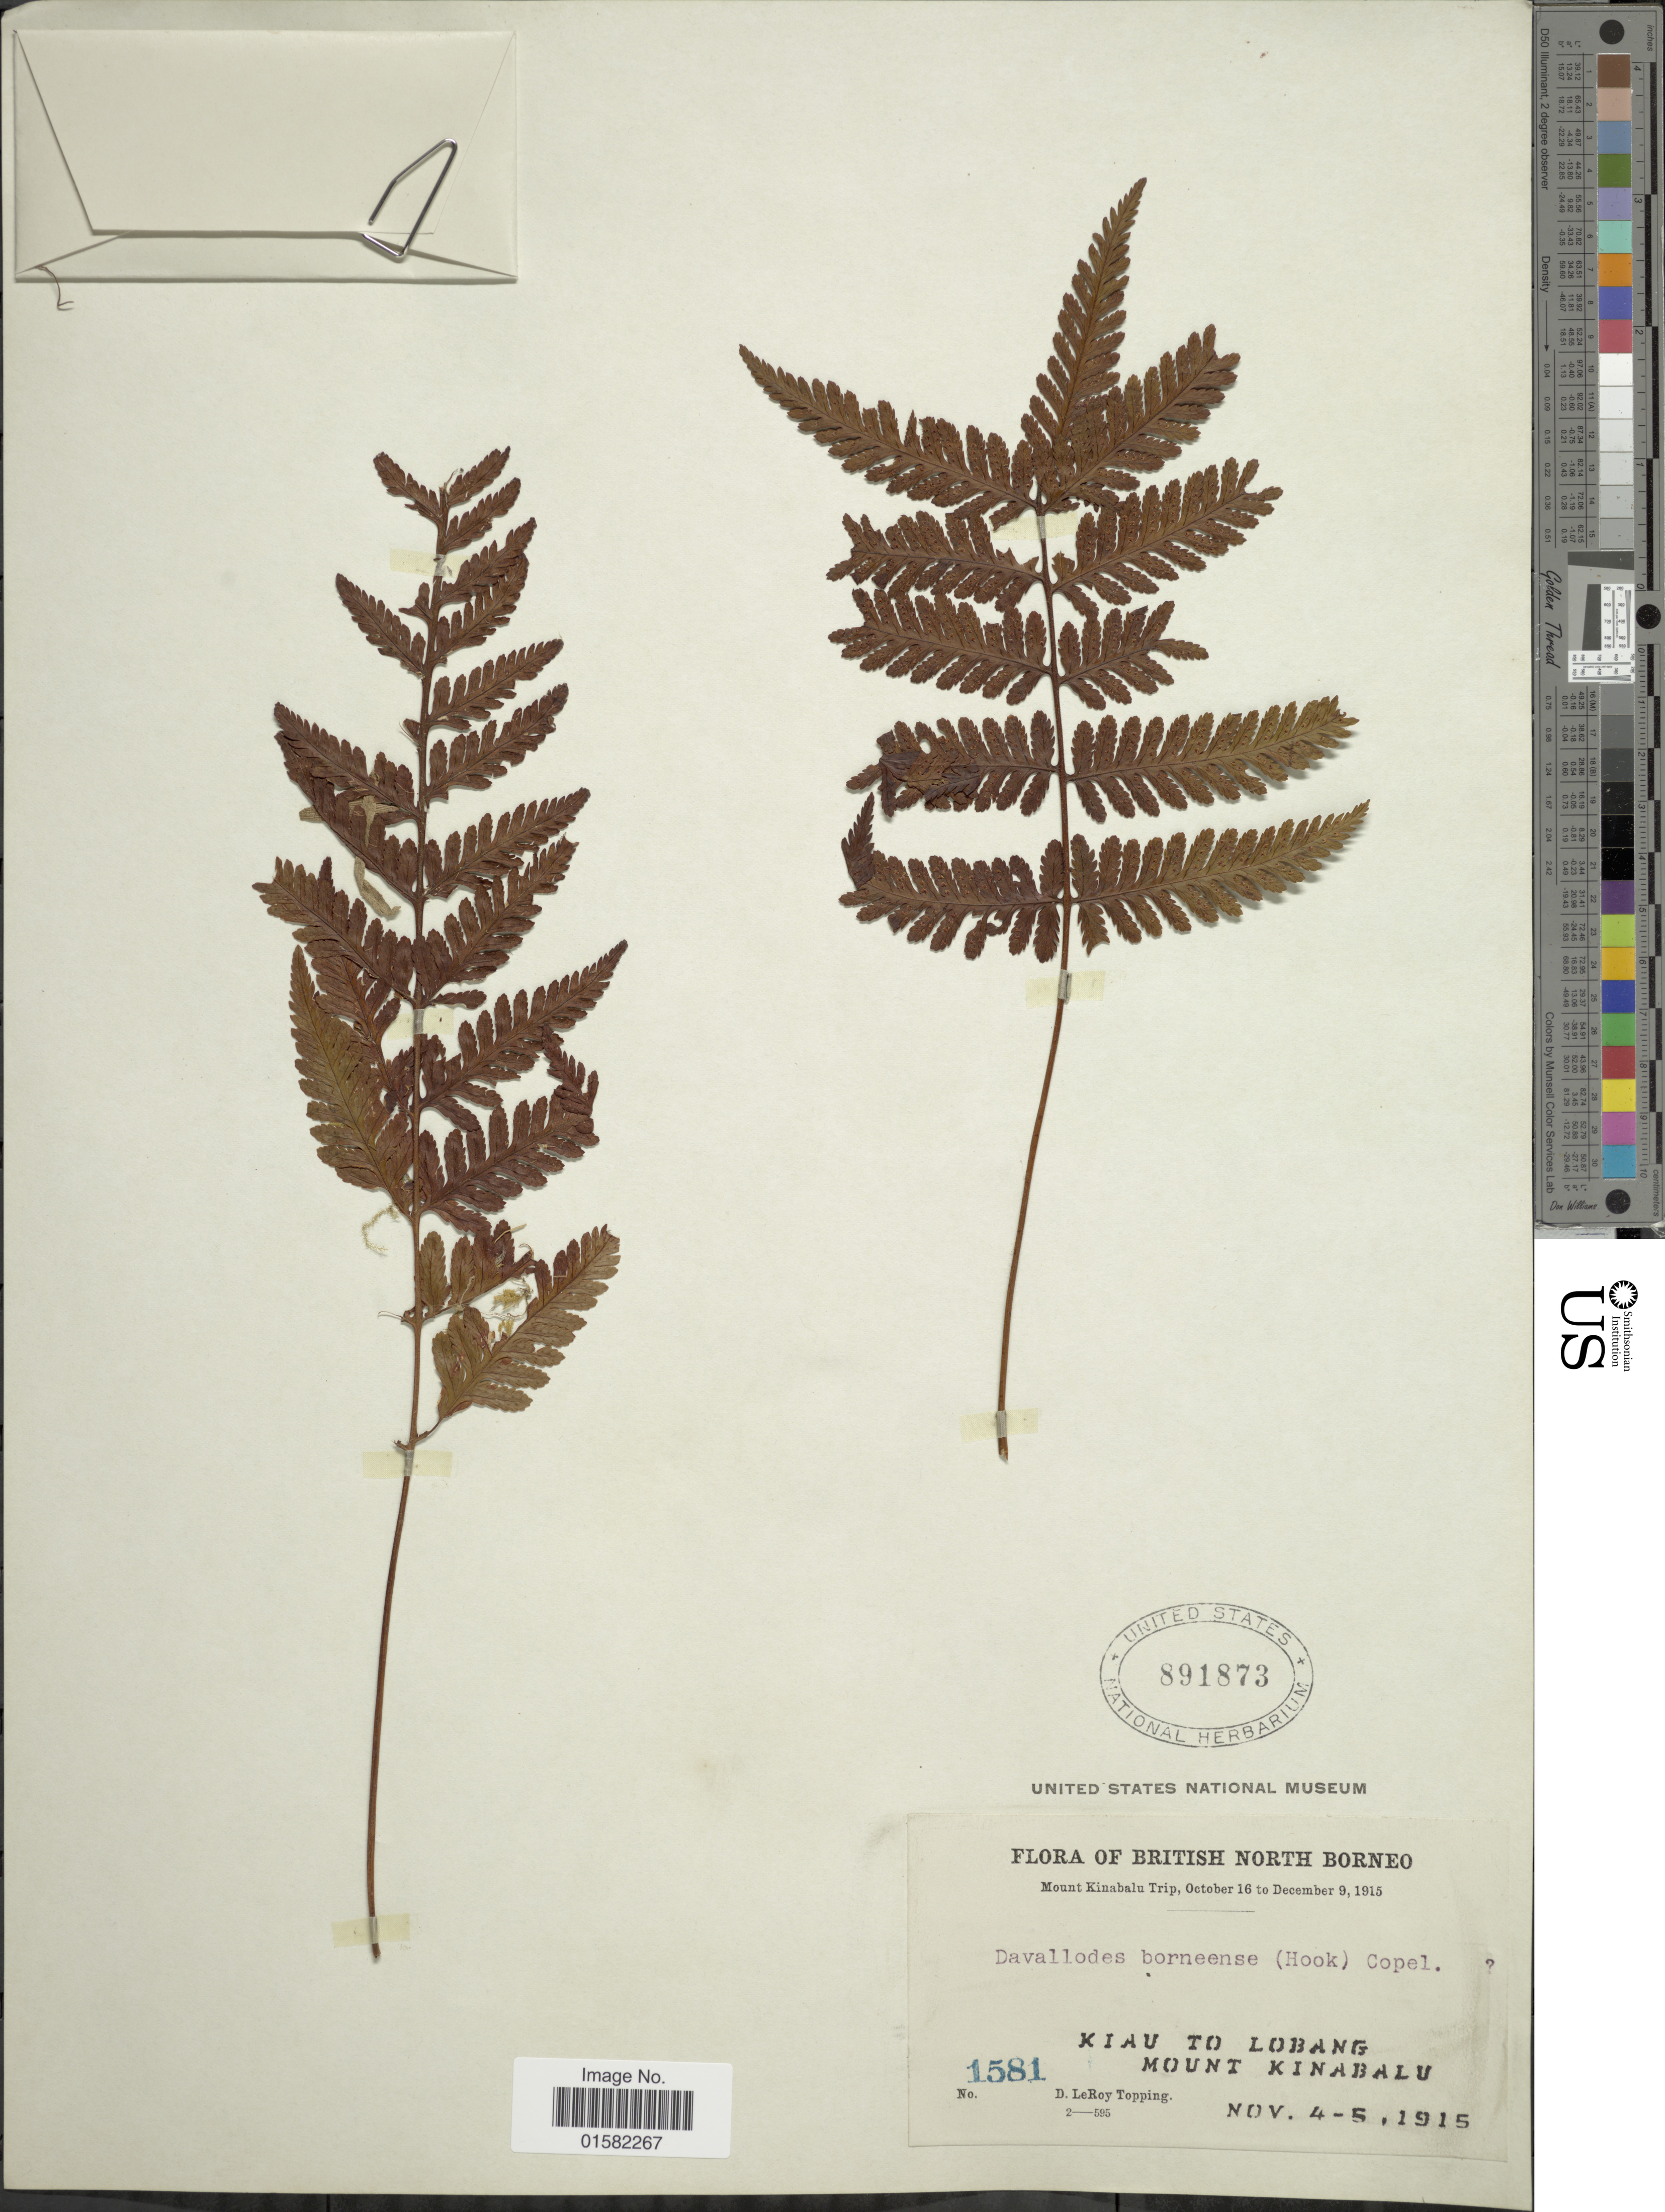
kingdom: Plantae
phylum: Tracheophyta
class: Polypodiopsida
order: Polypodiales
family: Davalliaceae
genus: Davallodes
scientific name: Davallodes borneense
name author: (Hook.) Copel.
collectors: D. L. Topping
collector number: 1581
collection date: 1915-11-04/1915-11-05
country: Malaysia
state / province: Sabah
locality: British North Borneo, Kiau to Lobang, Mount Kinabalu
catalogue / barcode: US 891873